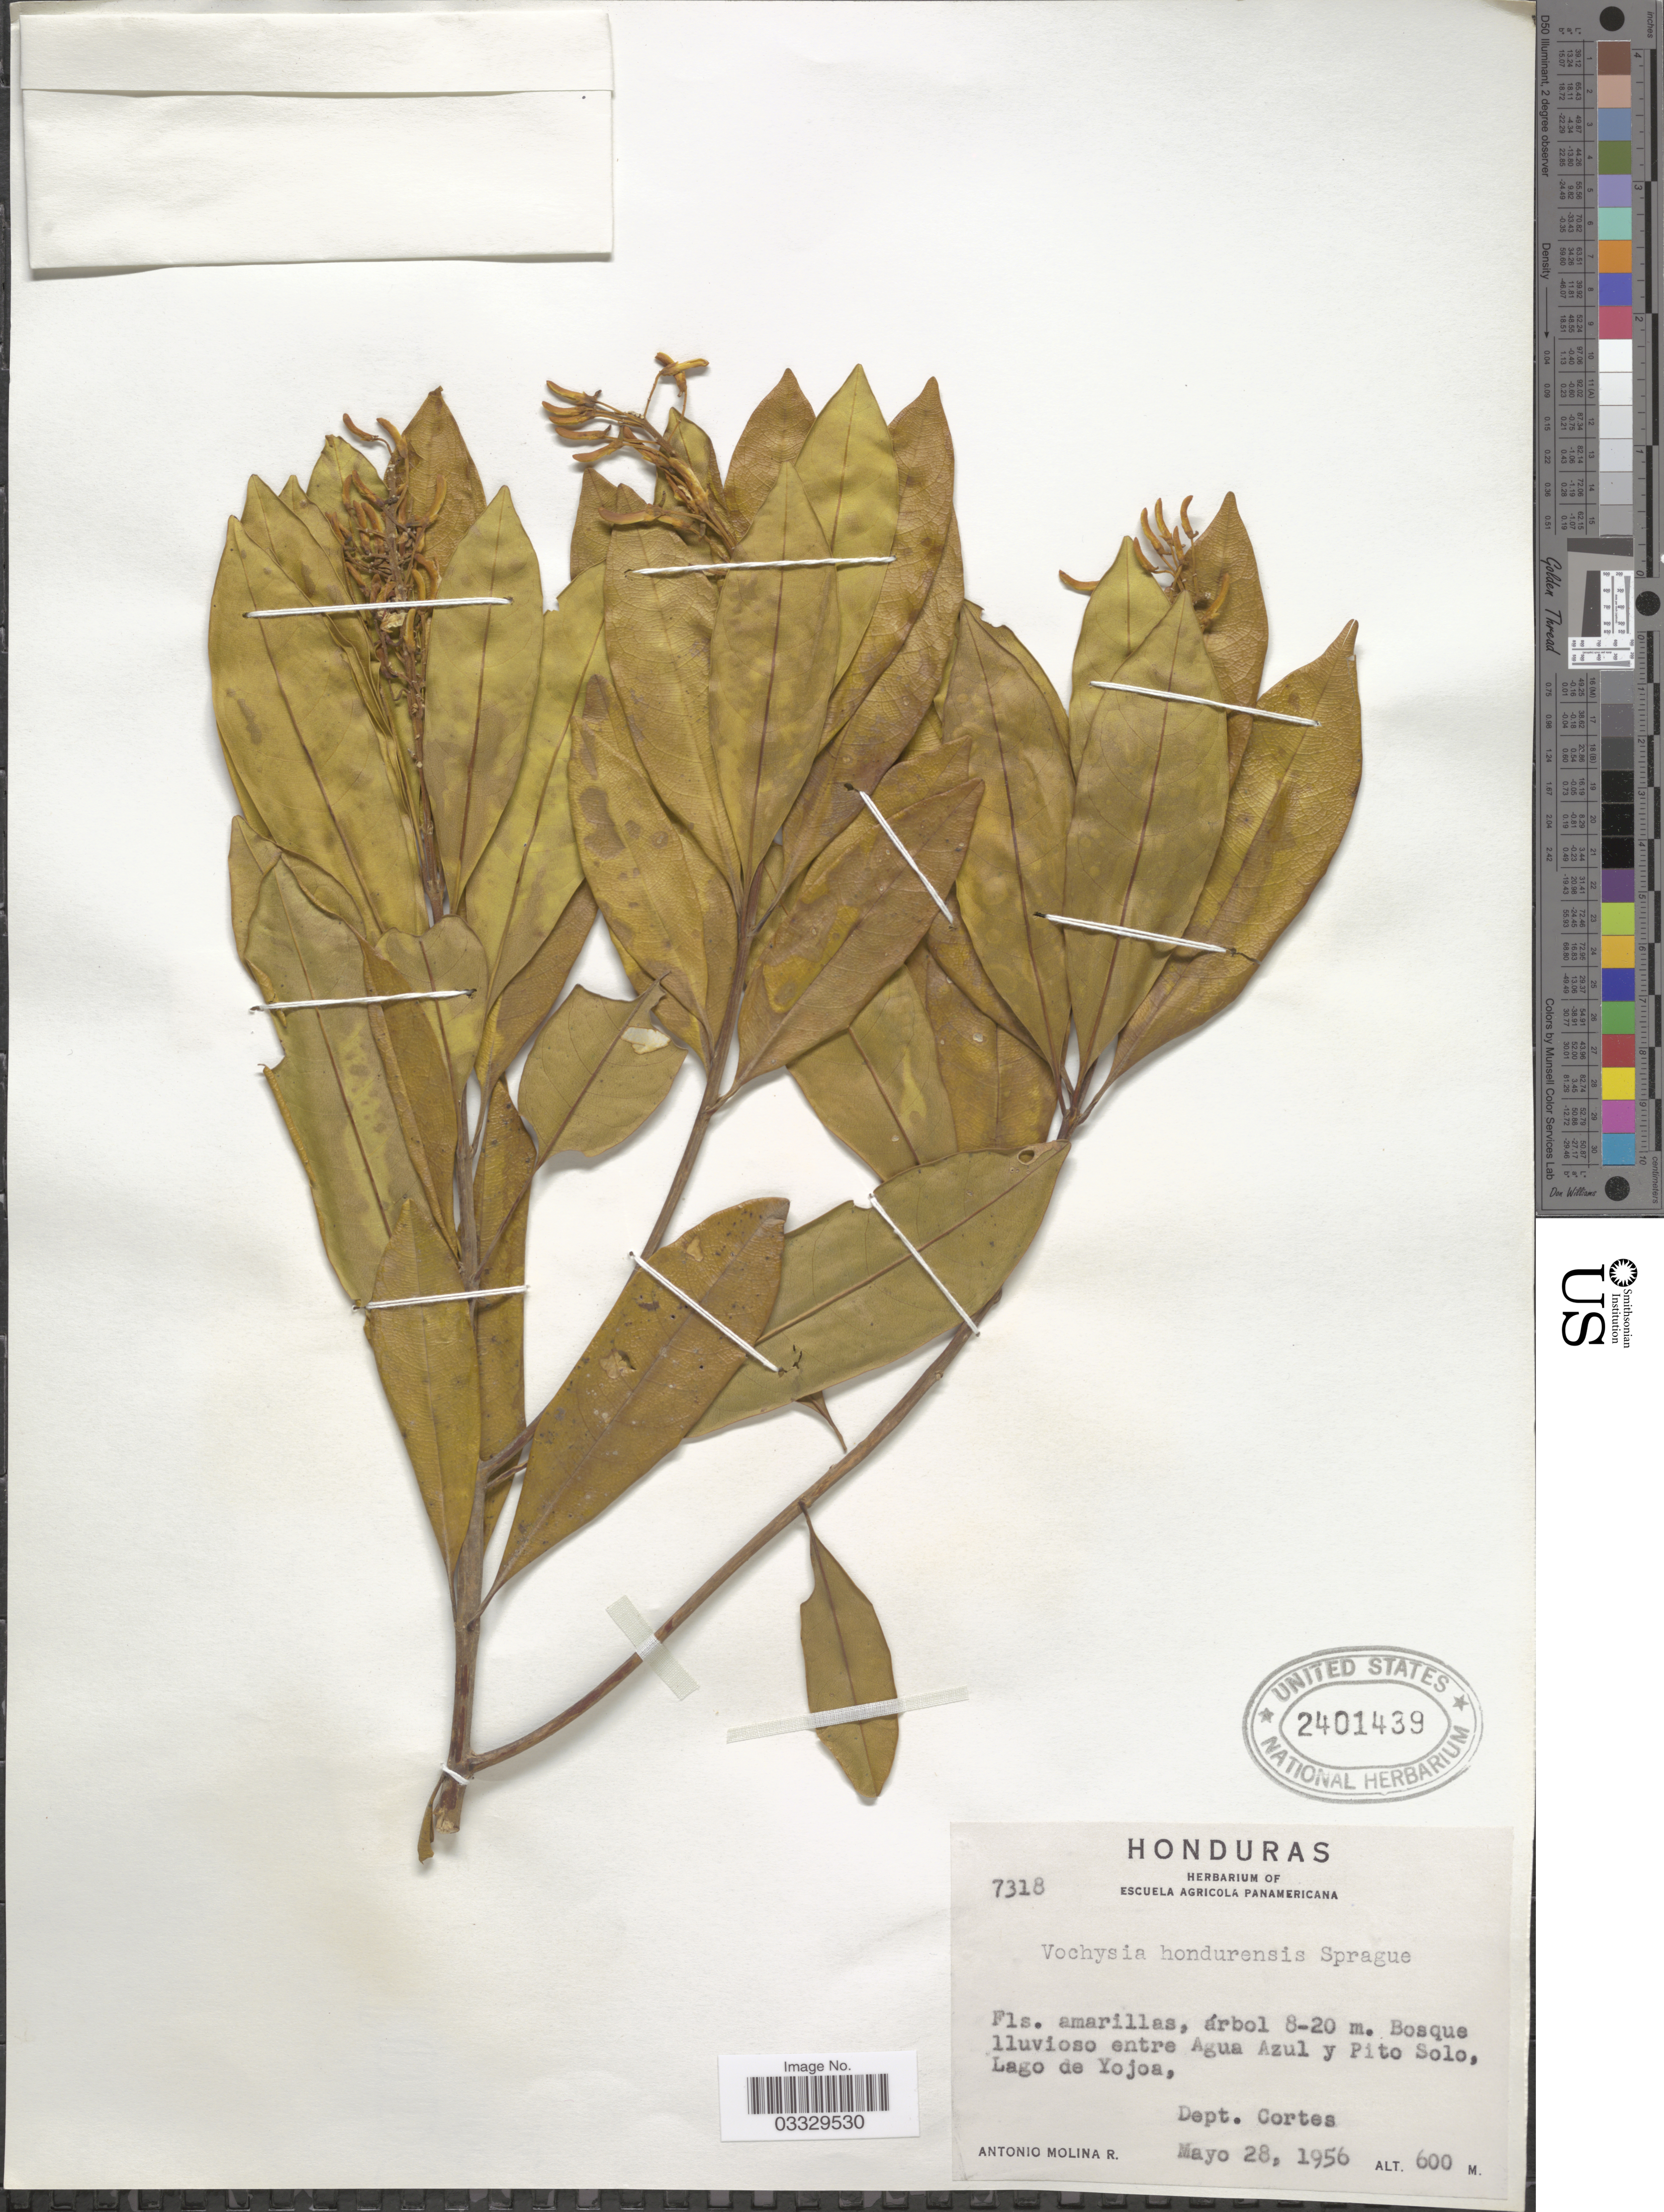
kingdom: Plantae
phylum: Tracheophyta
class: Magnoliopsida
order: Myrtales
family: Vochysiaceae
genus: Vochysia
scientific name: Vochysia hondurensis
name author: Sprague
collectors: A. Molina R.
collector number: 7318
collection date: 1956-05-28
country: Honduras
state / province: Cortés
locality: Entre Agua Azul y Pito Solo, Lago de Yojoa, Dept. Cortes.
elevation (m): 600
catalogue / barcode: US 2401439